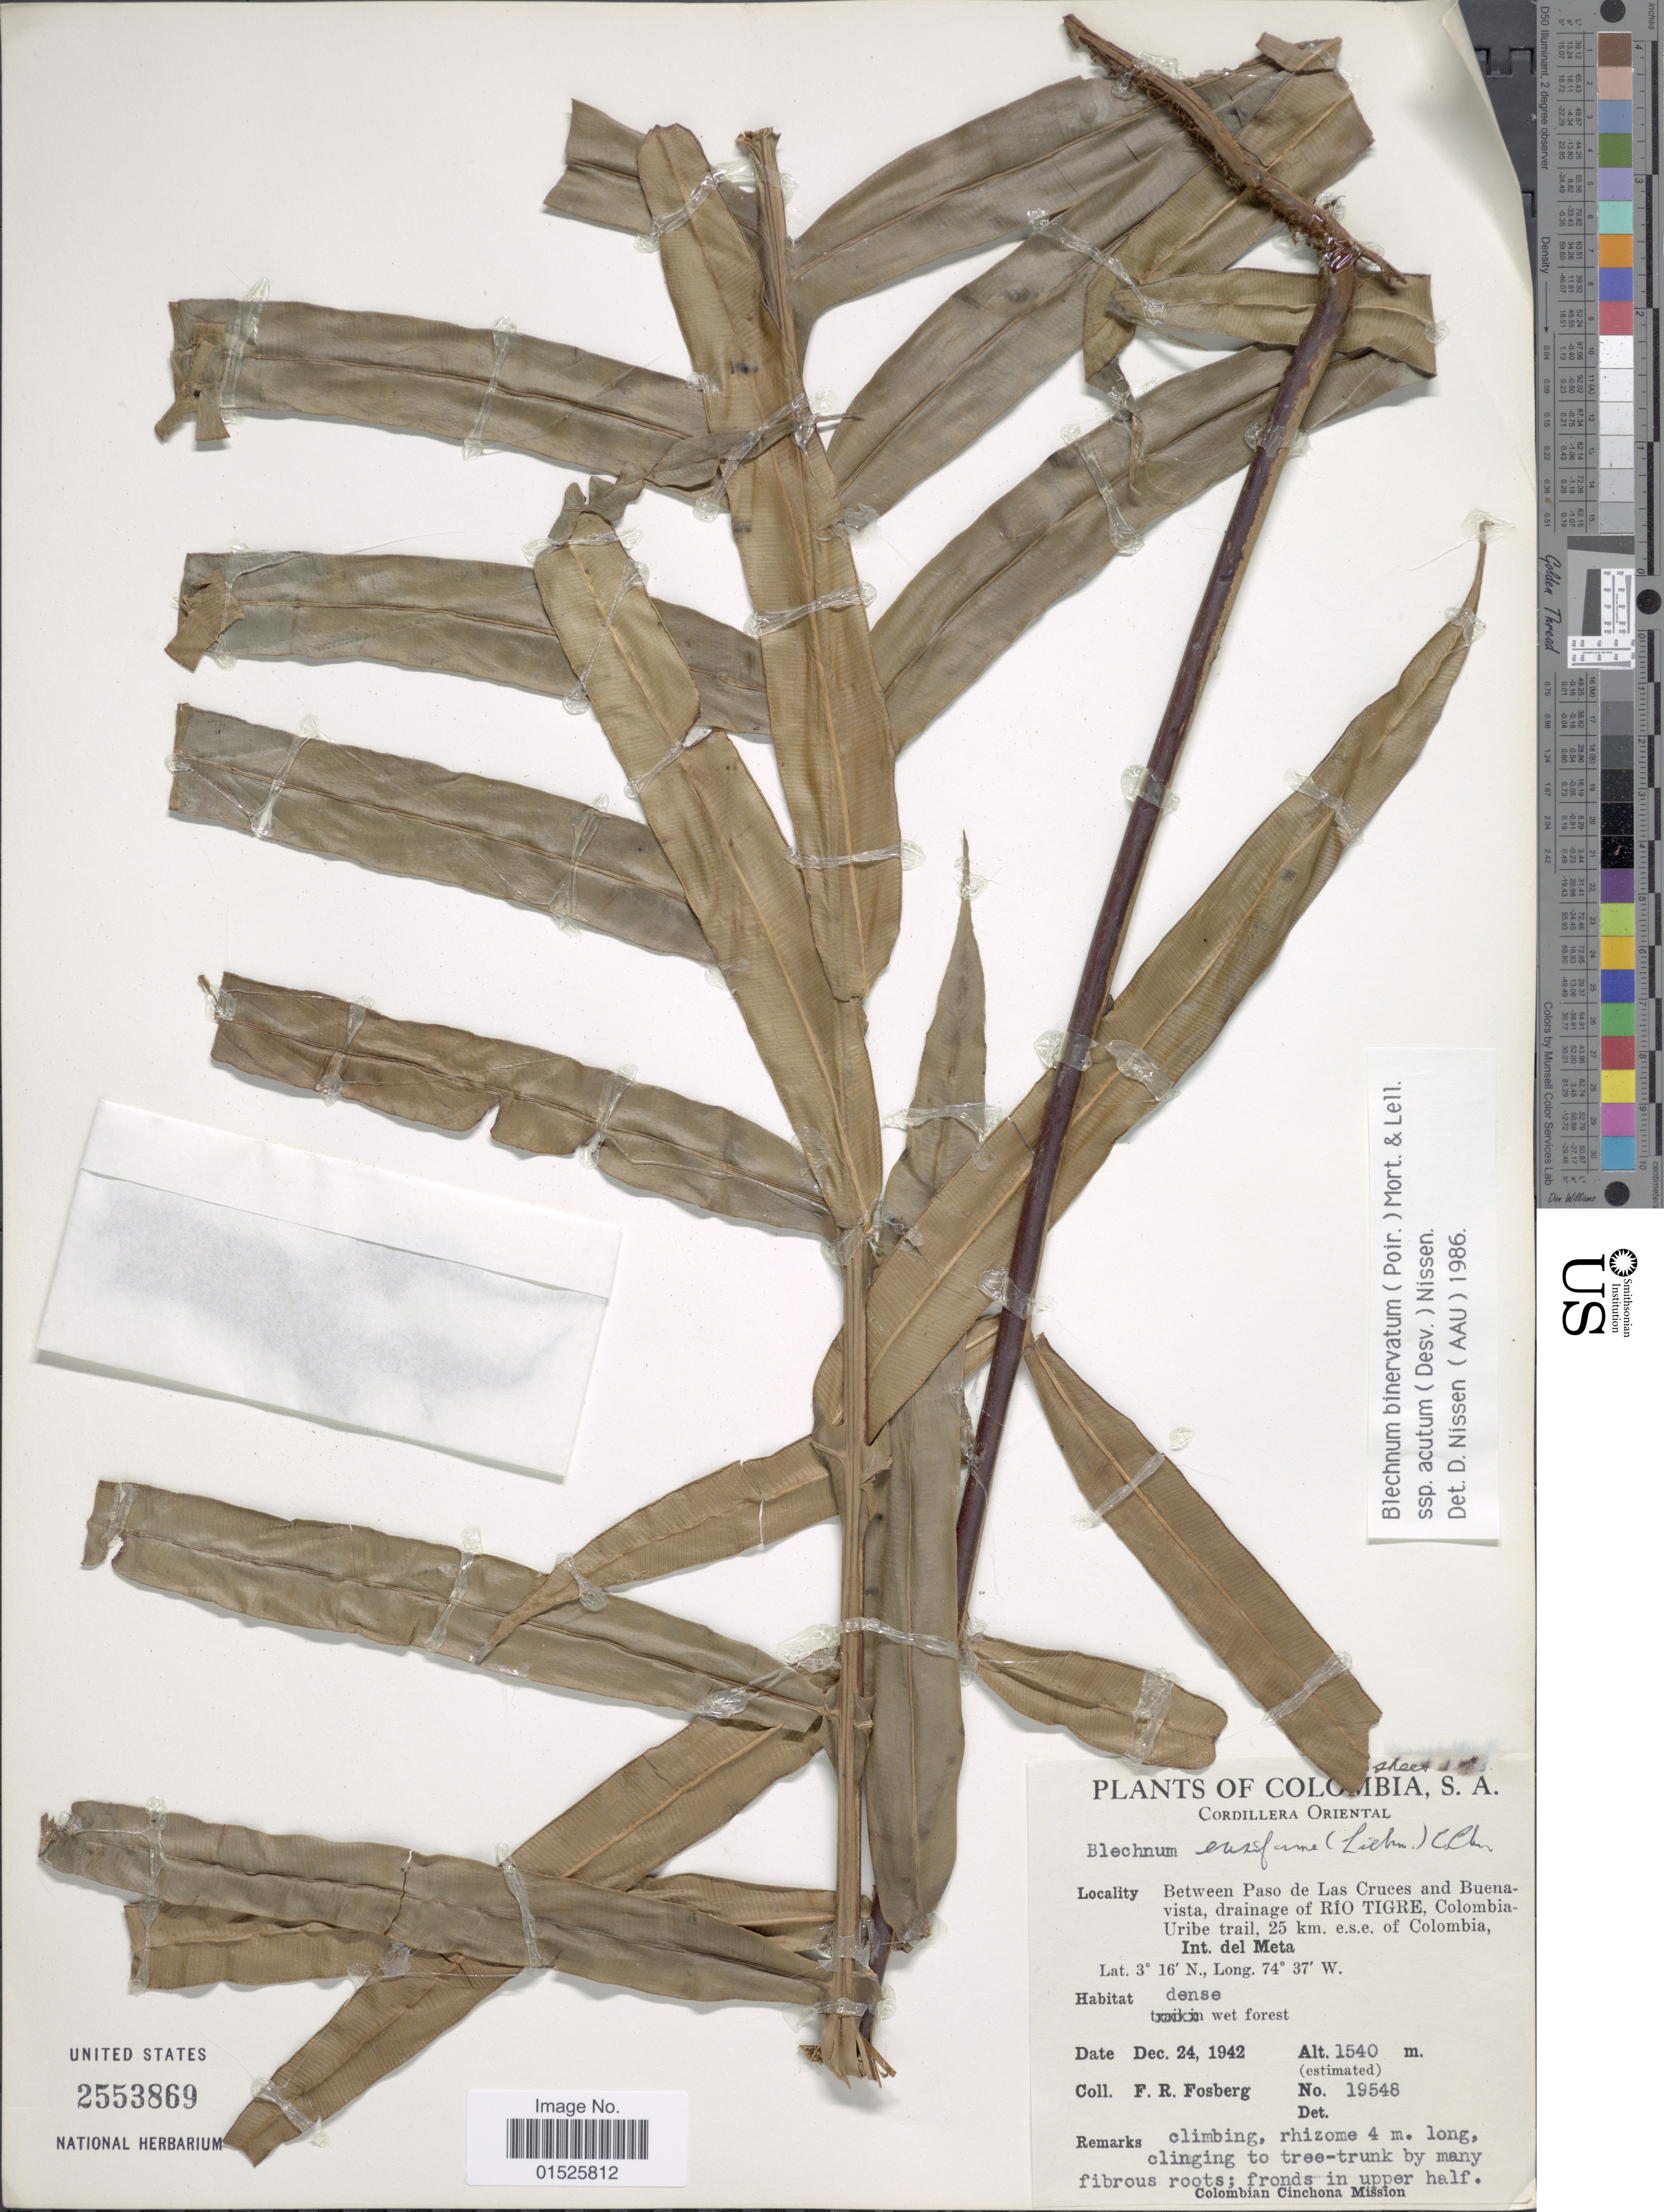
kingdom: Plantae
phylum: Tracheophyta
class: Polypodiopsida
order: Polypodiales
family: Blechnaceae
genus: Blechnum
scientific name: Blechnum ensiforme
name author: (Liebm.) C. Chr.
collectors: F. R. Fosberg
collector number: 19548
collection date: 1942-12-24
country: Colombia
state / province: Meta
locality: Cordillera Oriental. Between Paso de Las Cruces and Buenavista, drainage of Río Tigre, colombia-Uribe trail, 25 km. e.s.e. of Colombia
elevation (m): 1540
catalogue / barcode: US 2553869